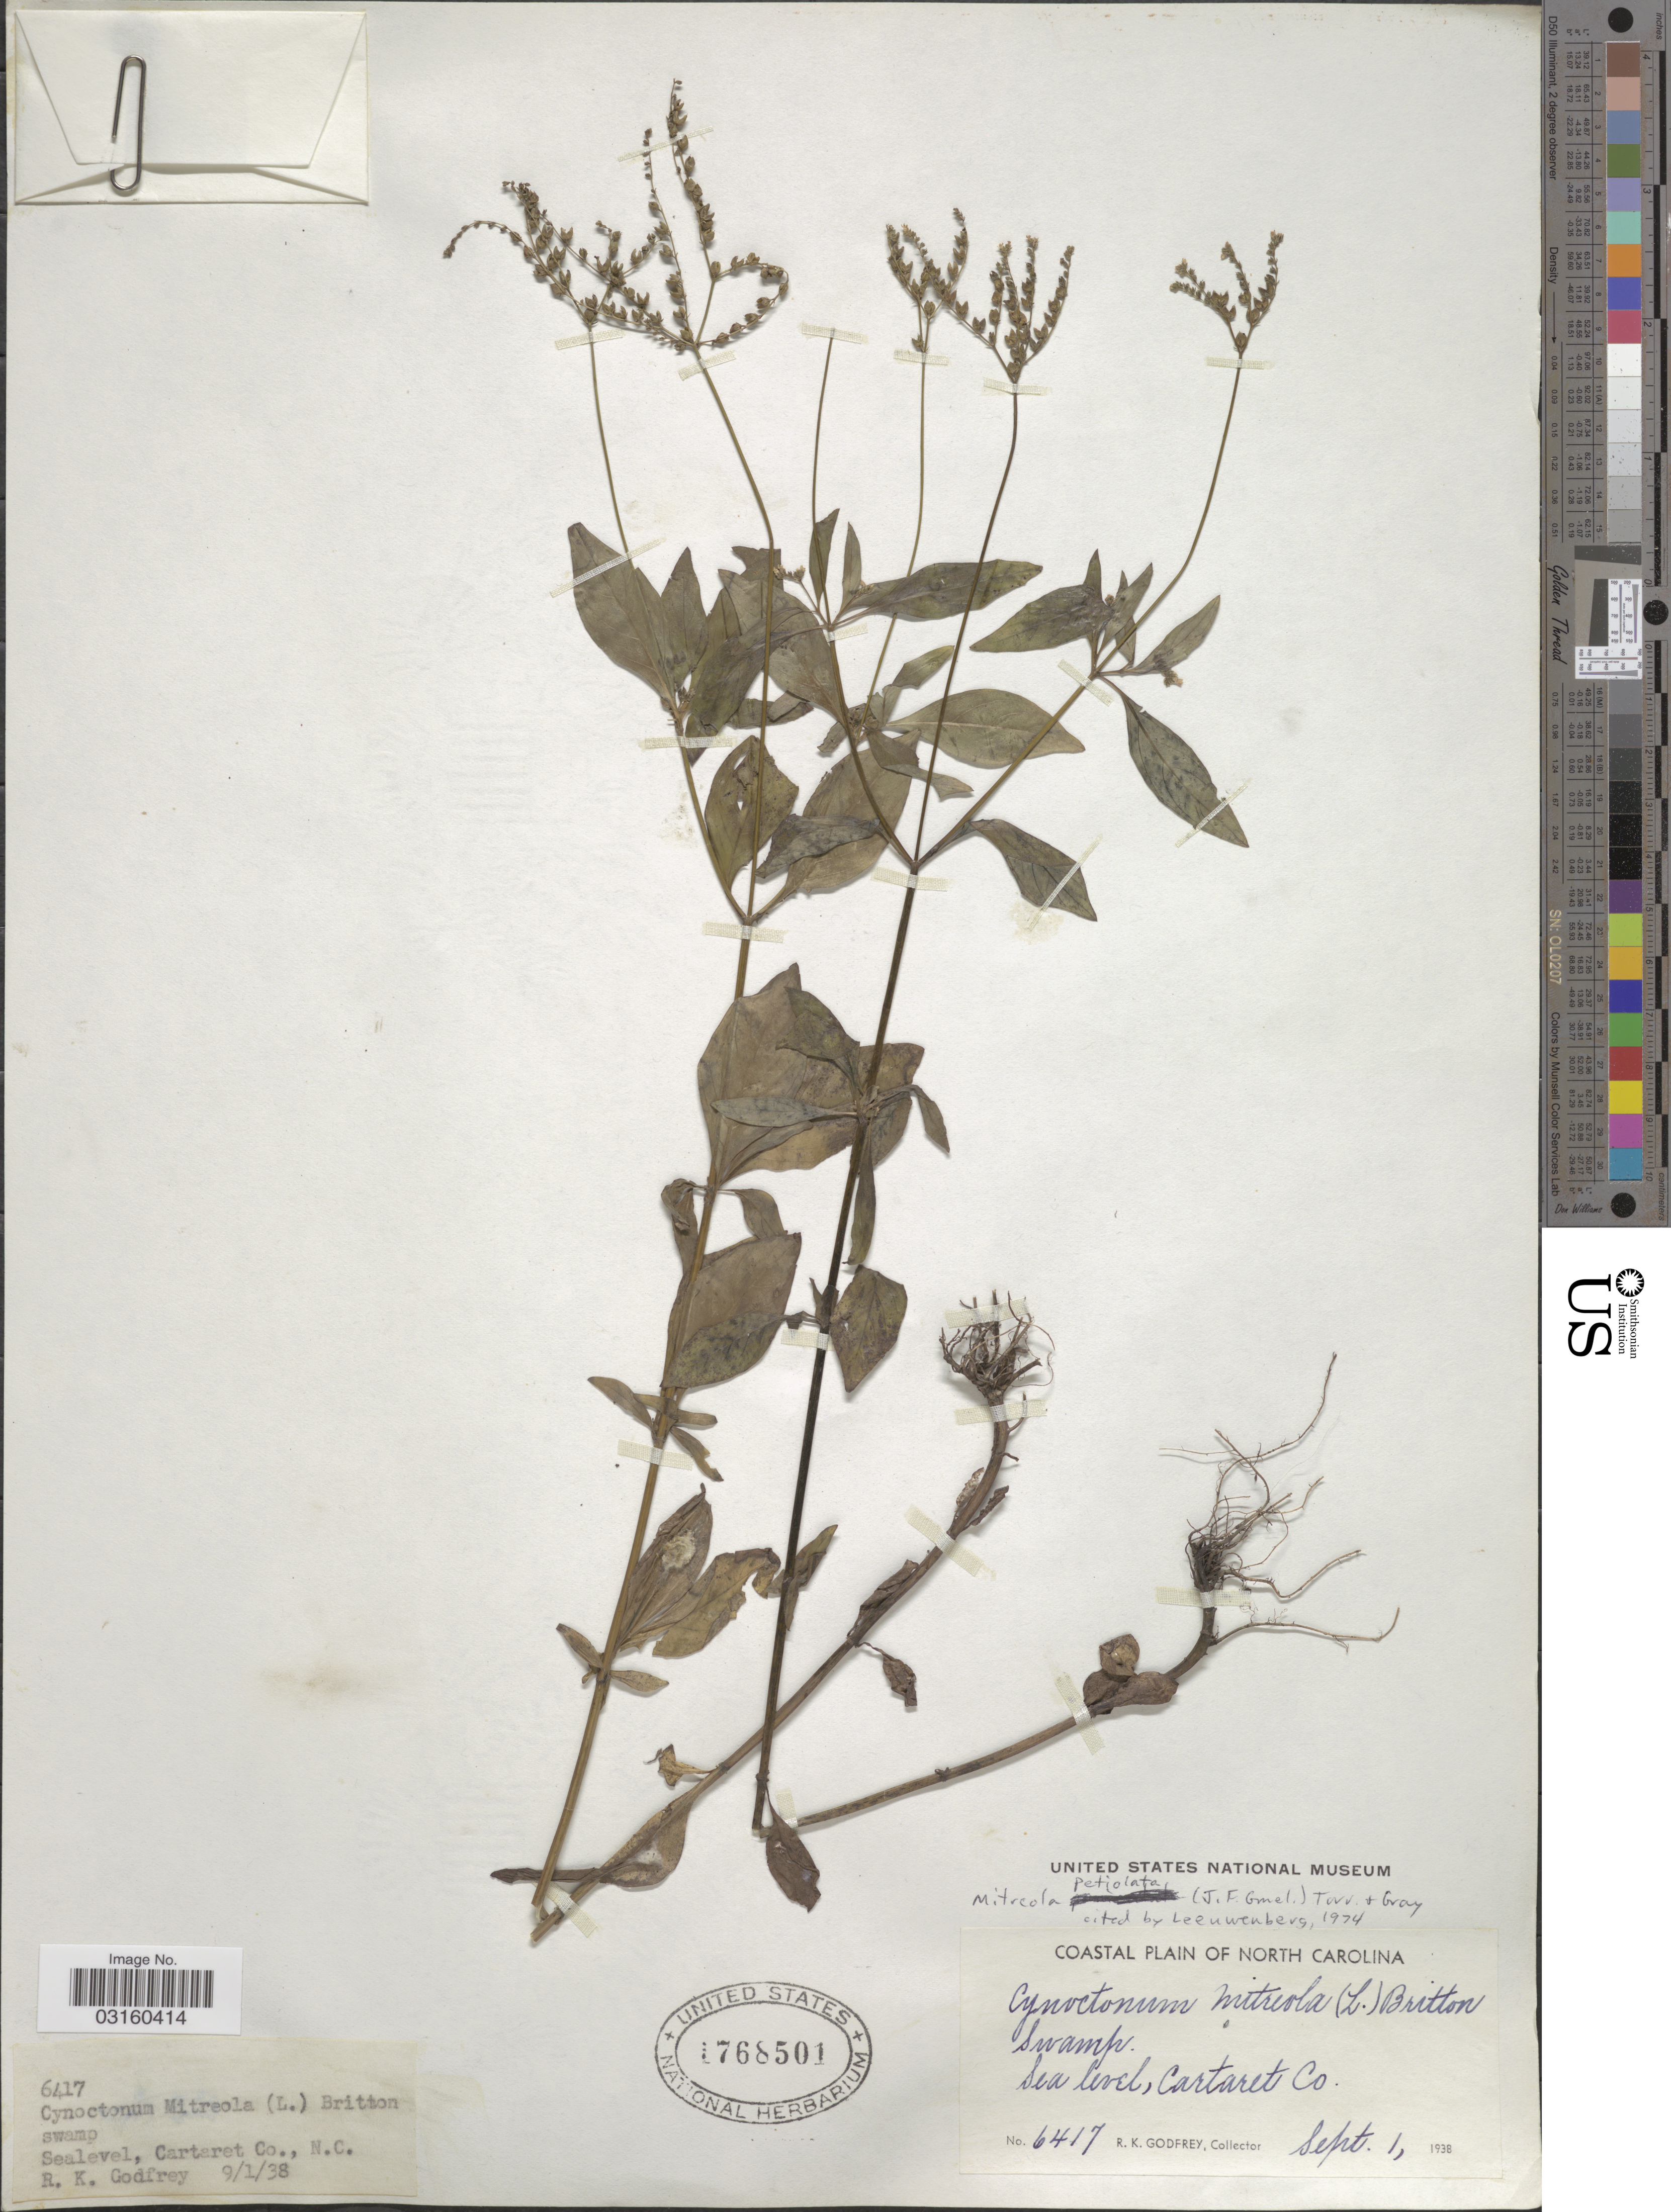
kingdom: Plantae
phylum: Tracheophyta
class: Magnoliopsida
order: Gentianales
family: Loganiaceae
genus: Mitreola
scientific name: Mitreola petiolata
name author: (J.F. Gmel.) Torr. & A. Gray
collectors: R. K. Godfrey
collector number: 6417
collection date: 1938-09-01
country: United States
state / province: North Carolina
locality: Coastal Plain of North Carolina, Sea level, Cartaret Co.